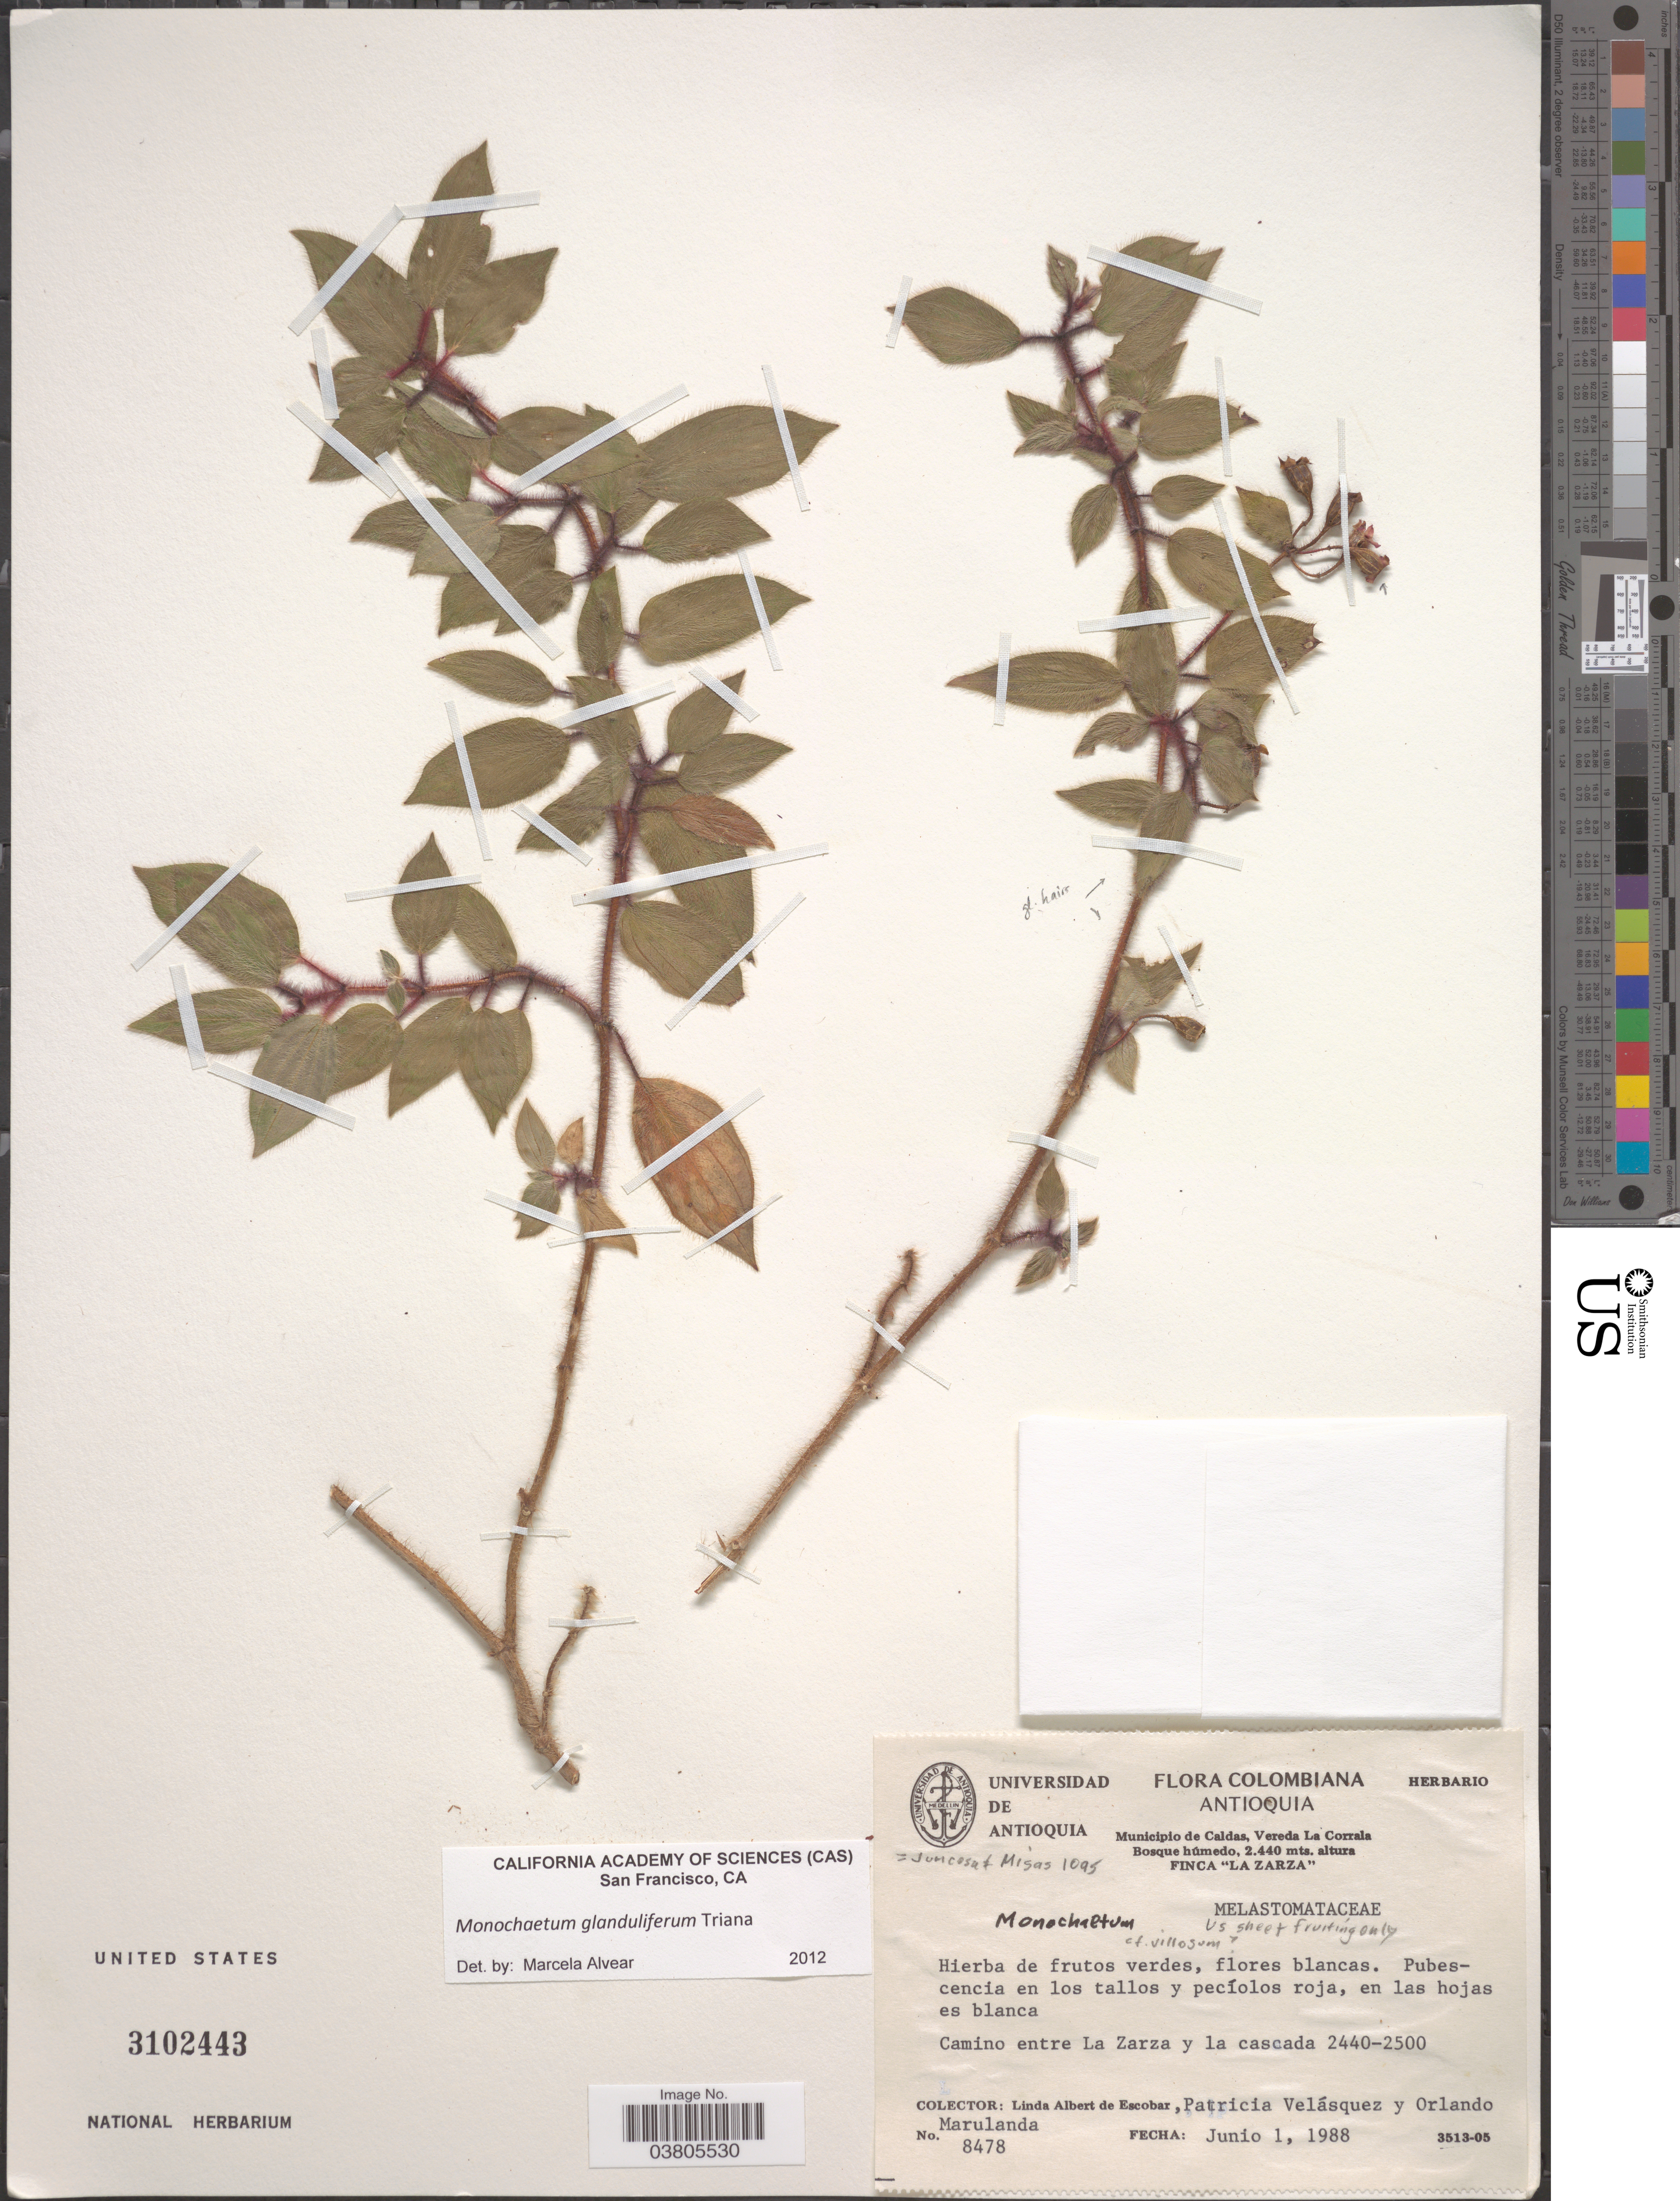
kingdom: Plantae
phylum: Tracheophyta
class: Magnoliopsida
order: Myrtales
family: Melastomataceae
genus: Monochaetum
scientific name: Monochaetum glanduliferum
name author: Triana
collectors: L. K. de Escobar, P. Velasquez & O. Marulanda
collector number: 8478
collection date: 1988-06-01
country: Colombia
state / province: Antioquia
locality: Municipio de Caldas, Verdea La Corrala. Bosque húmedo. Finca "La Zarza". Camino entre La Zarza y la cascada.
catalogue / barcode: US 3102443